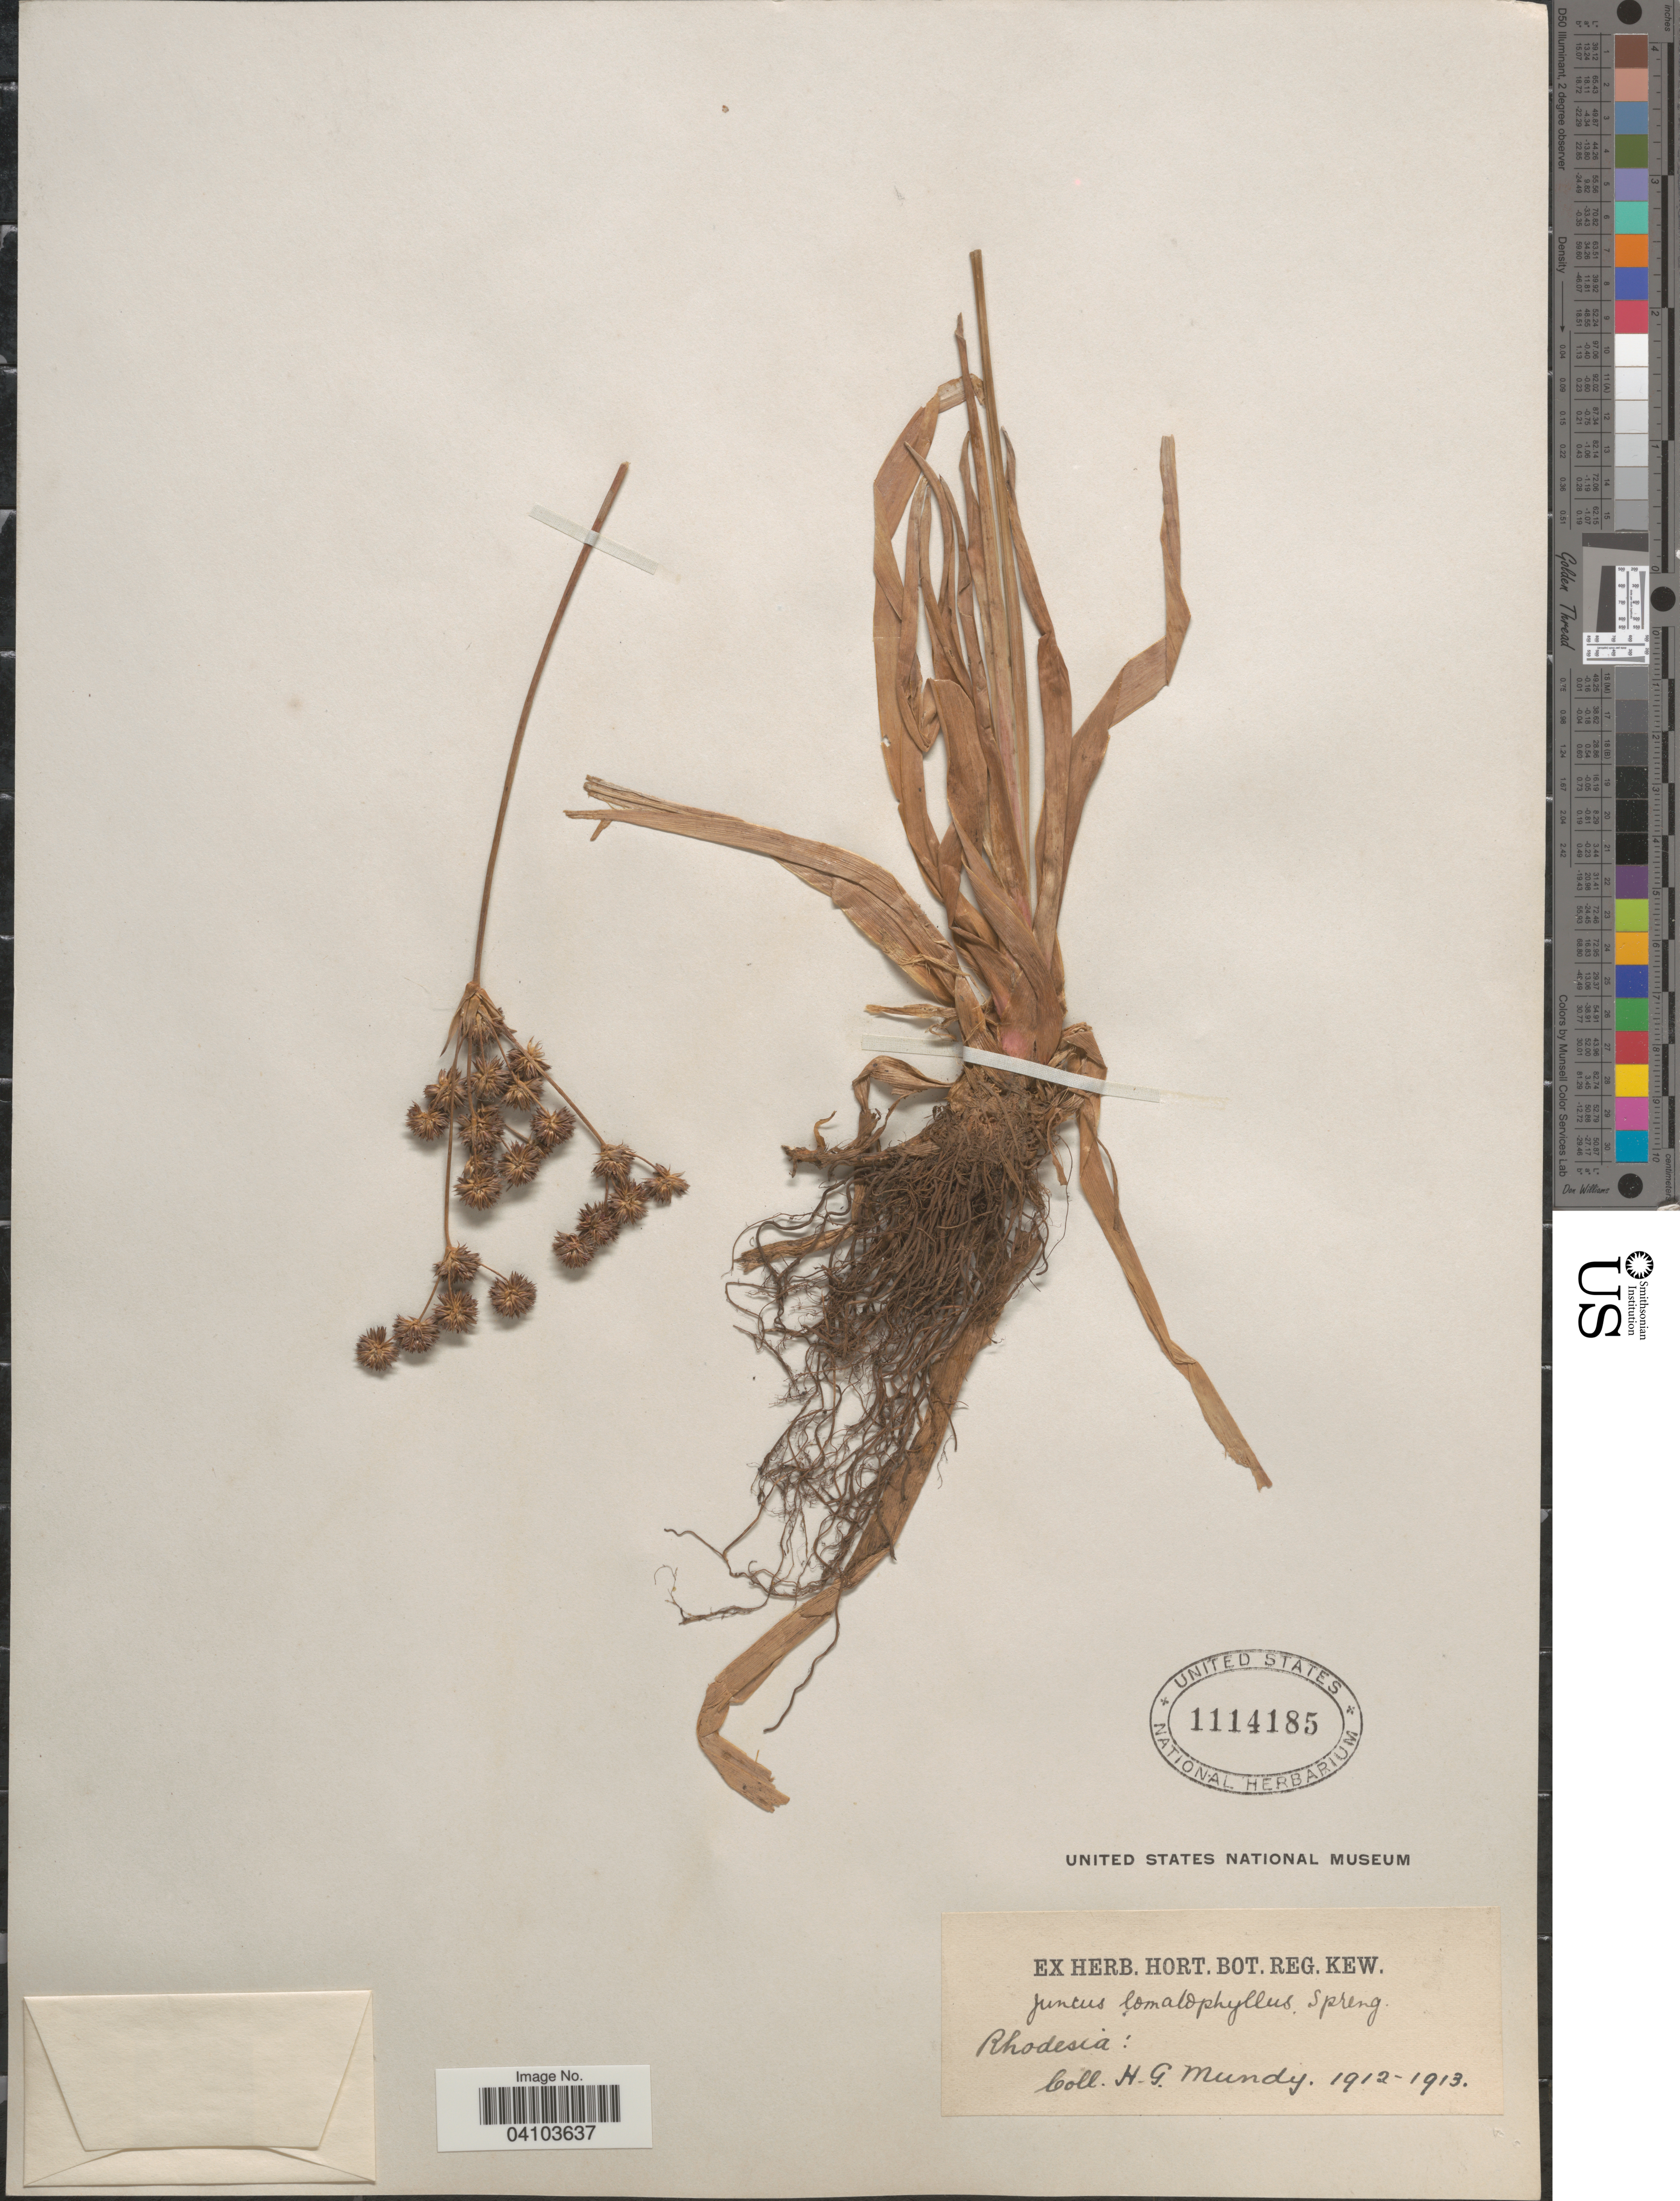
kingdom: Plantae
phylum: Tracheophyta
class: Liliopsida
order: Poales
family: Juncaceae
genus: Juncus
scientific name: Juncus lomatophyllus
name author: Spreng.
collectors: H. Mundy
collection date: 1912/1913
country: Zimbabwe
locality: Rhodesia.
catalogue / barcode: US 1114185